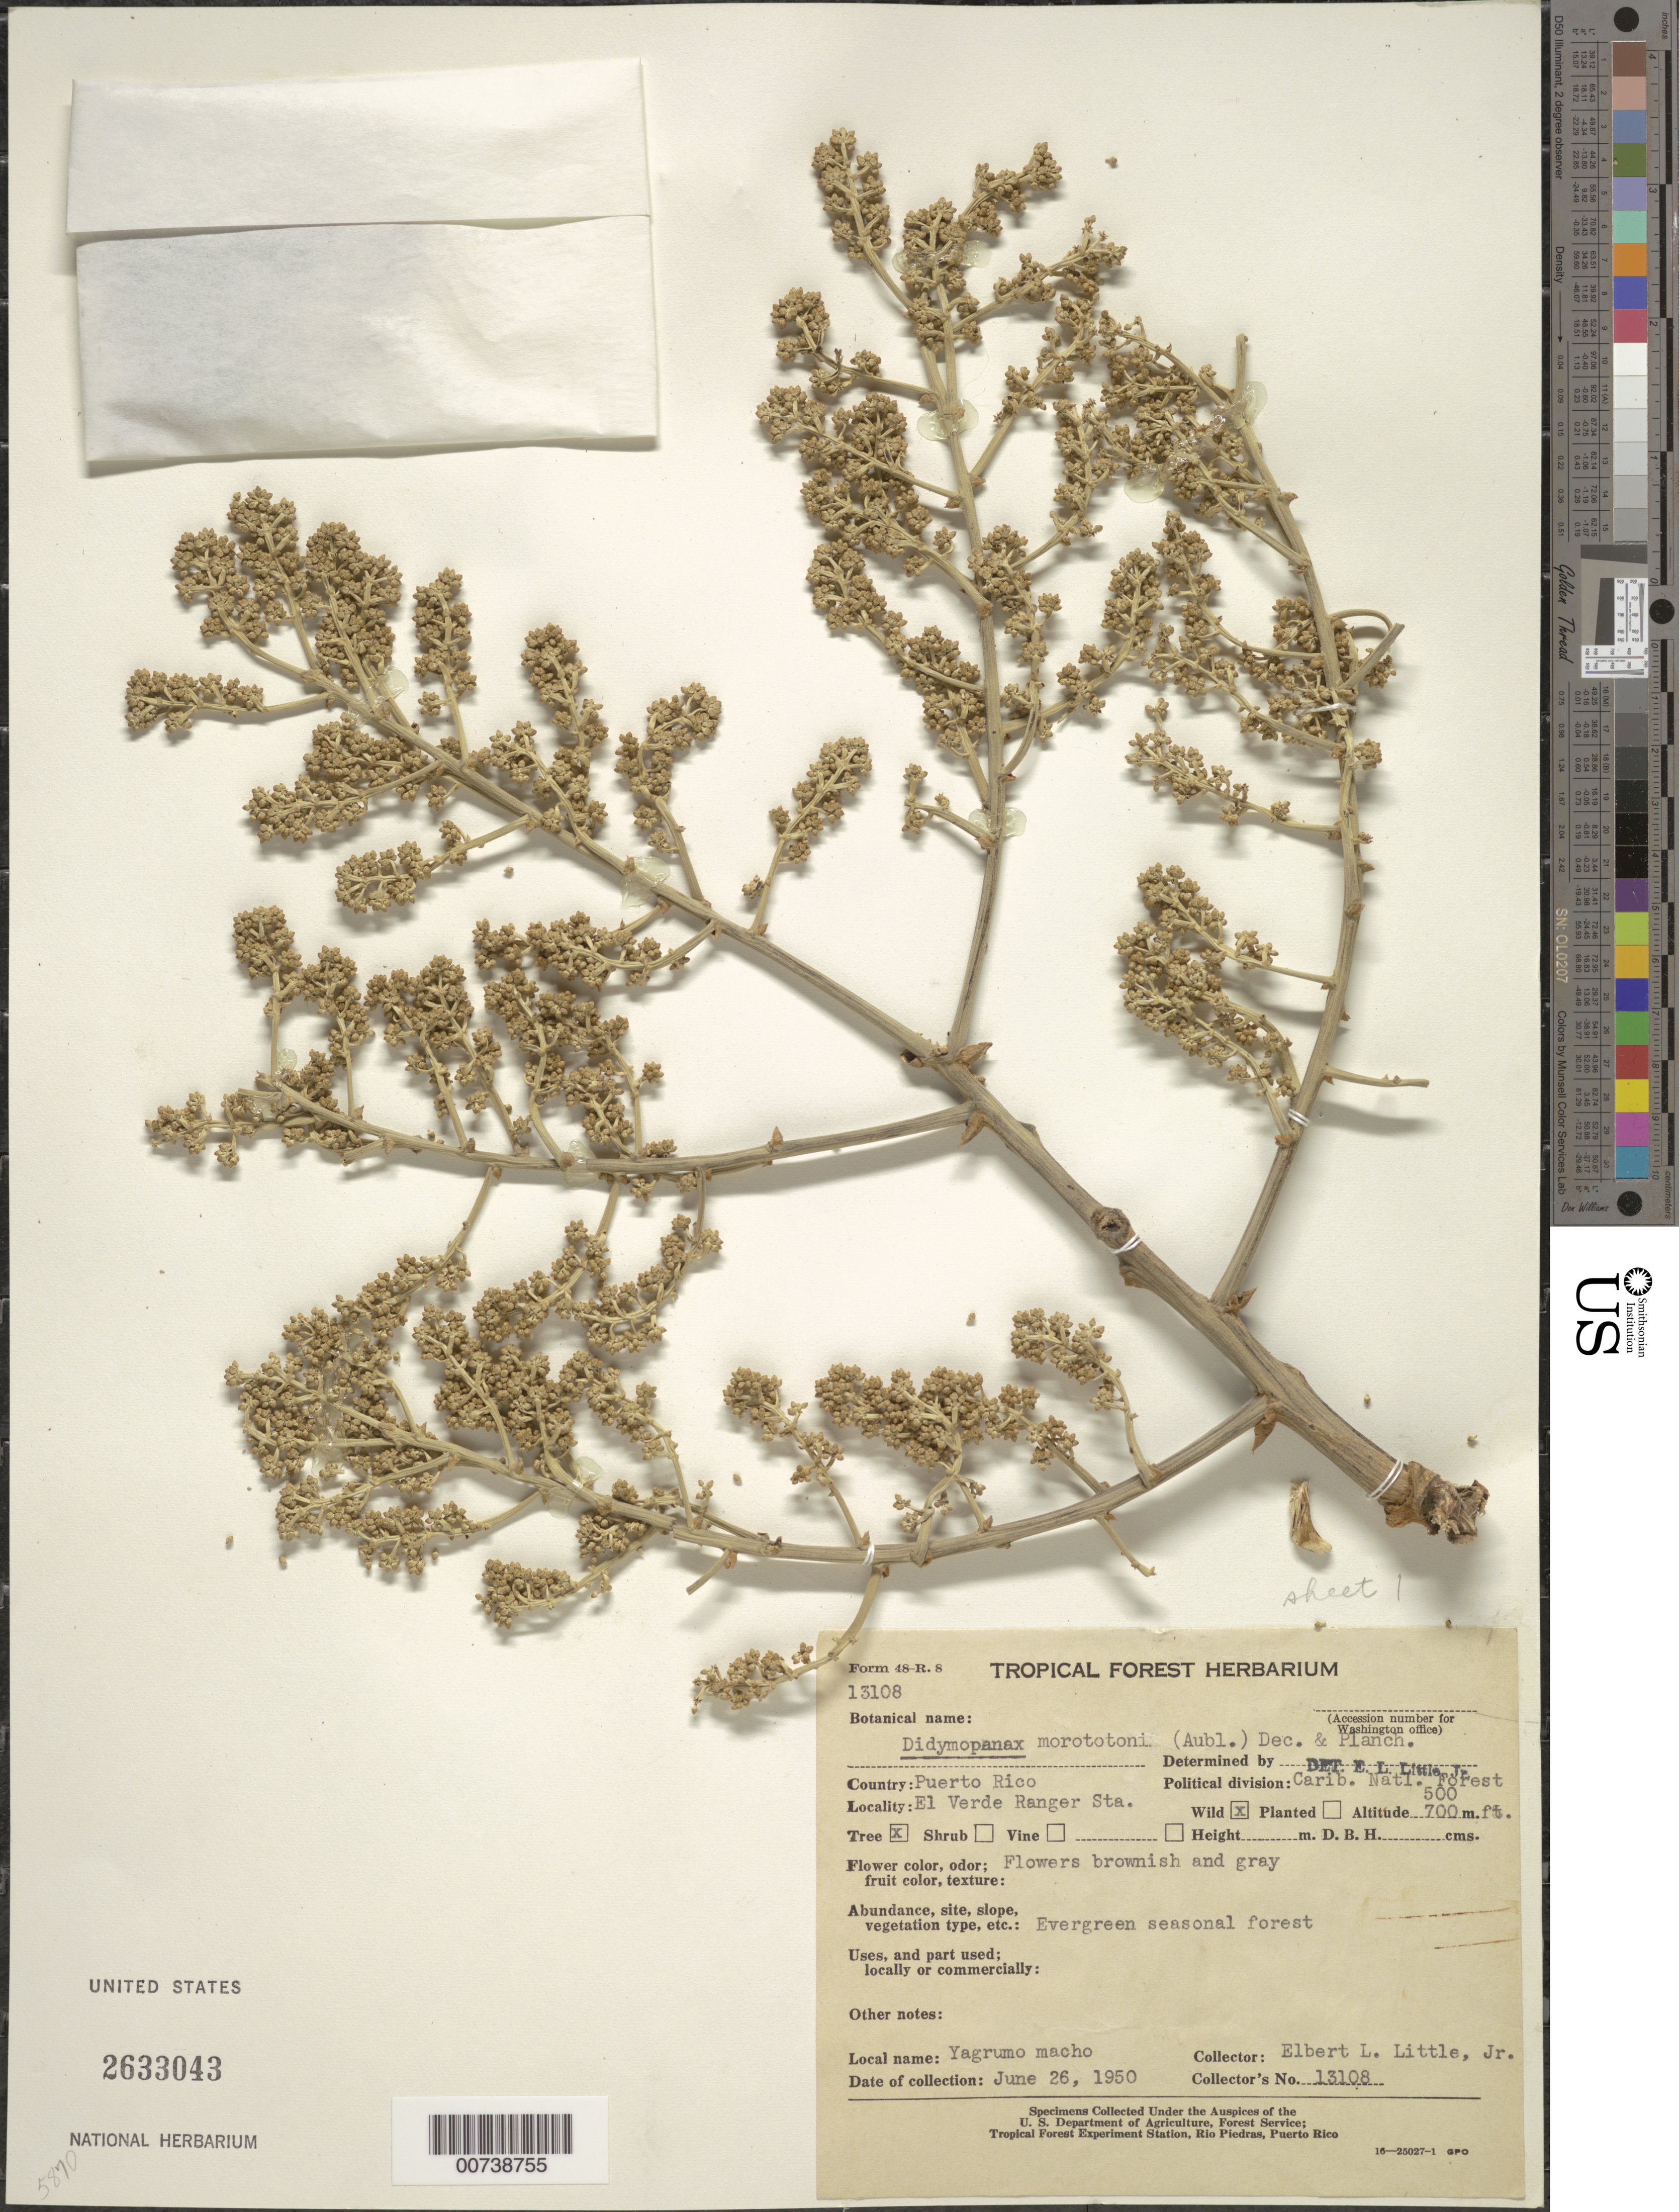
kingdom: Plantae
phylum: Tracheophyta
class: Magnoliopsida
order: Apiales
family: Araliaceae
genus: Schefflera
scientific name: Schefflera morototoni (Aubl.) Maguire, Steyerm. & Frodin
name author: (Aubl.) Maguire et al.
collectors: E. L. Little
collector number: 13108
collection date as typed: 26 Jun 1950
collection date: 1950-06-26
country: Puerto Rico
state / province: Río Grande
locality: Caribbean National Forest; El Verde Ranger Station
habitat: Evergreen seasonal forest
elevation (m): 152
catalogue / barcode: US 2633043